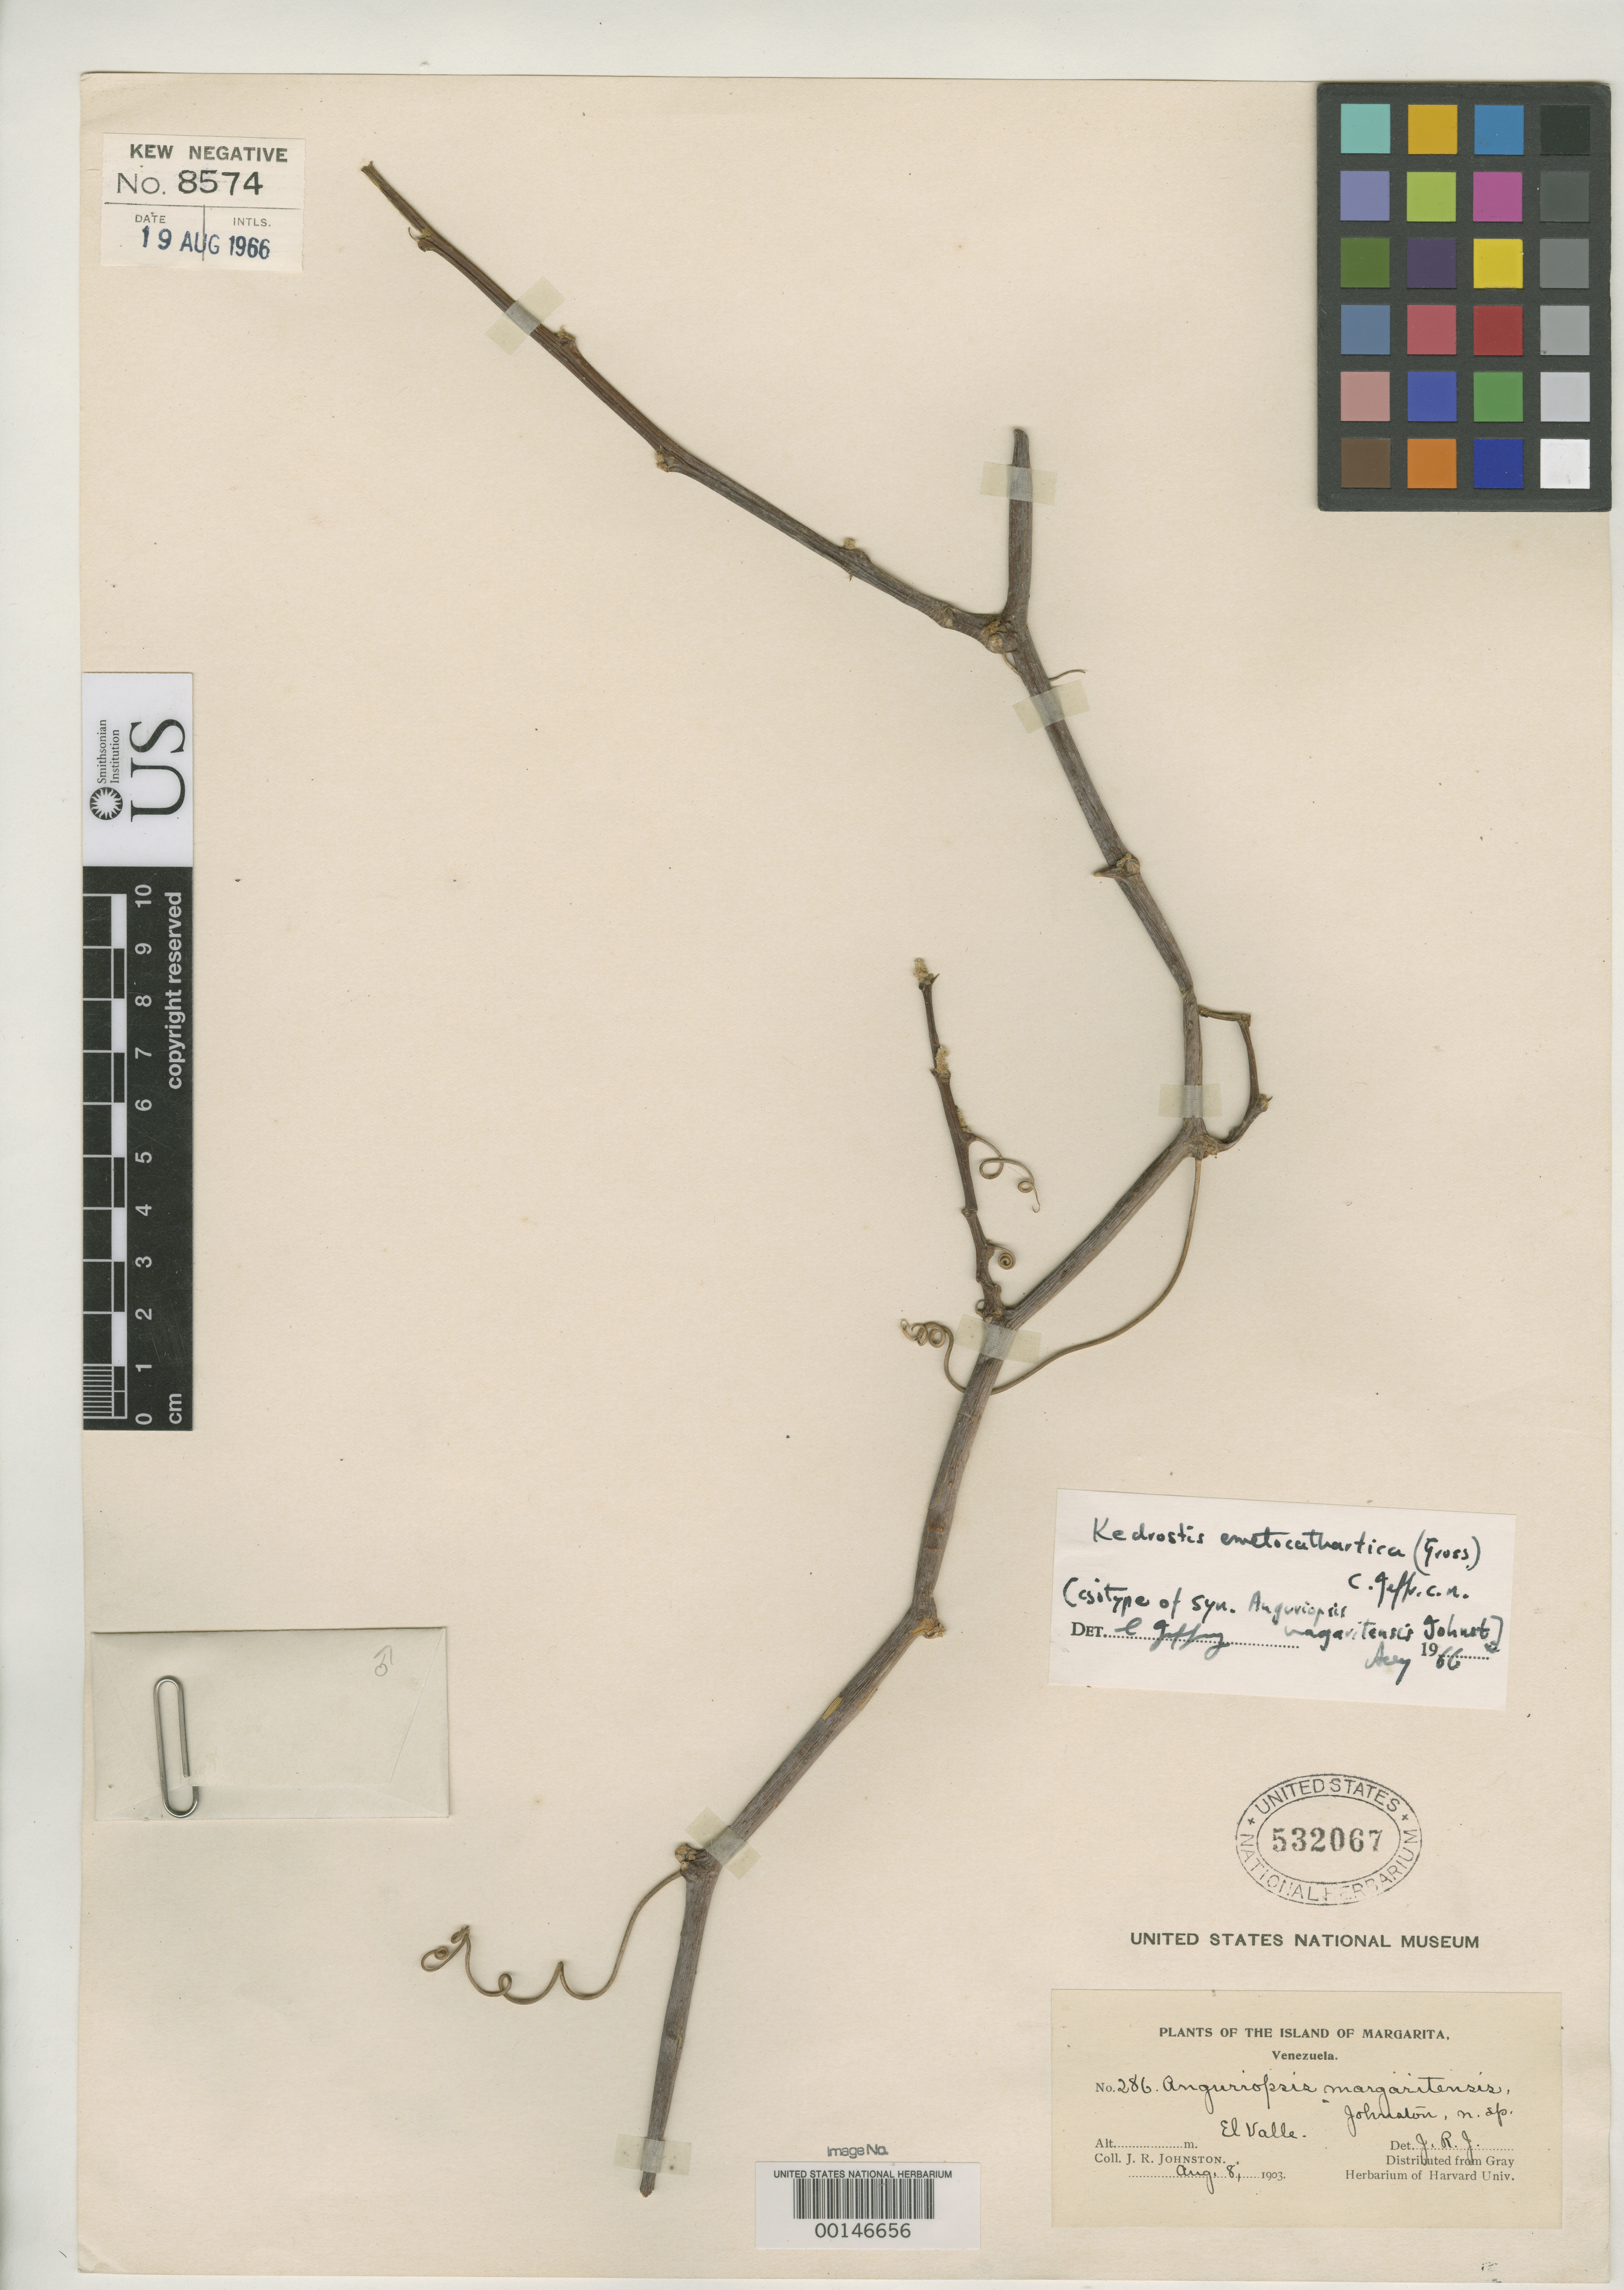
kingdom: Plantae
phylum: Tracheophyta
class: Magnoliopsida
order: Cucurbitales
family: Cucurbitaceae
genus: Anguriopsis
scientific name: Anguriopsis margaritensis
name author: J.R. Johnst.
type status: Isotype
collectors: J. Johnston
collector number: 286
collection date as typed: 08 Aug 1903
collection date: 1903-08-08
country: Venezuela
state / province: Nueva Esparta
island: Margarita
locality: Between El Valle to San Antonio.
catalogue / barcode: US 532067